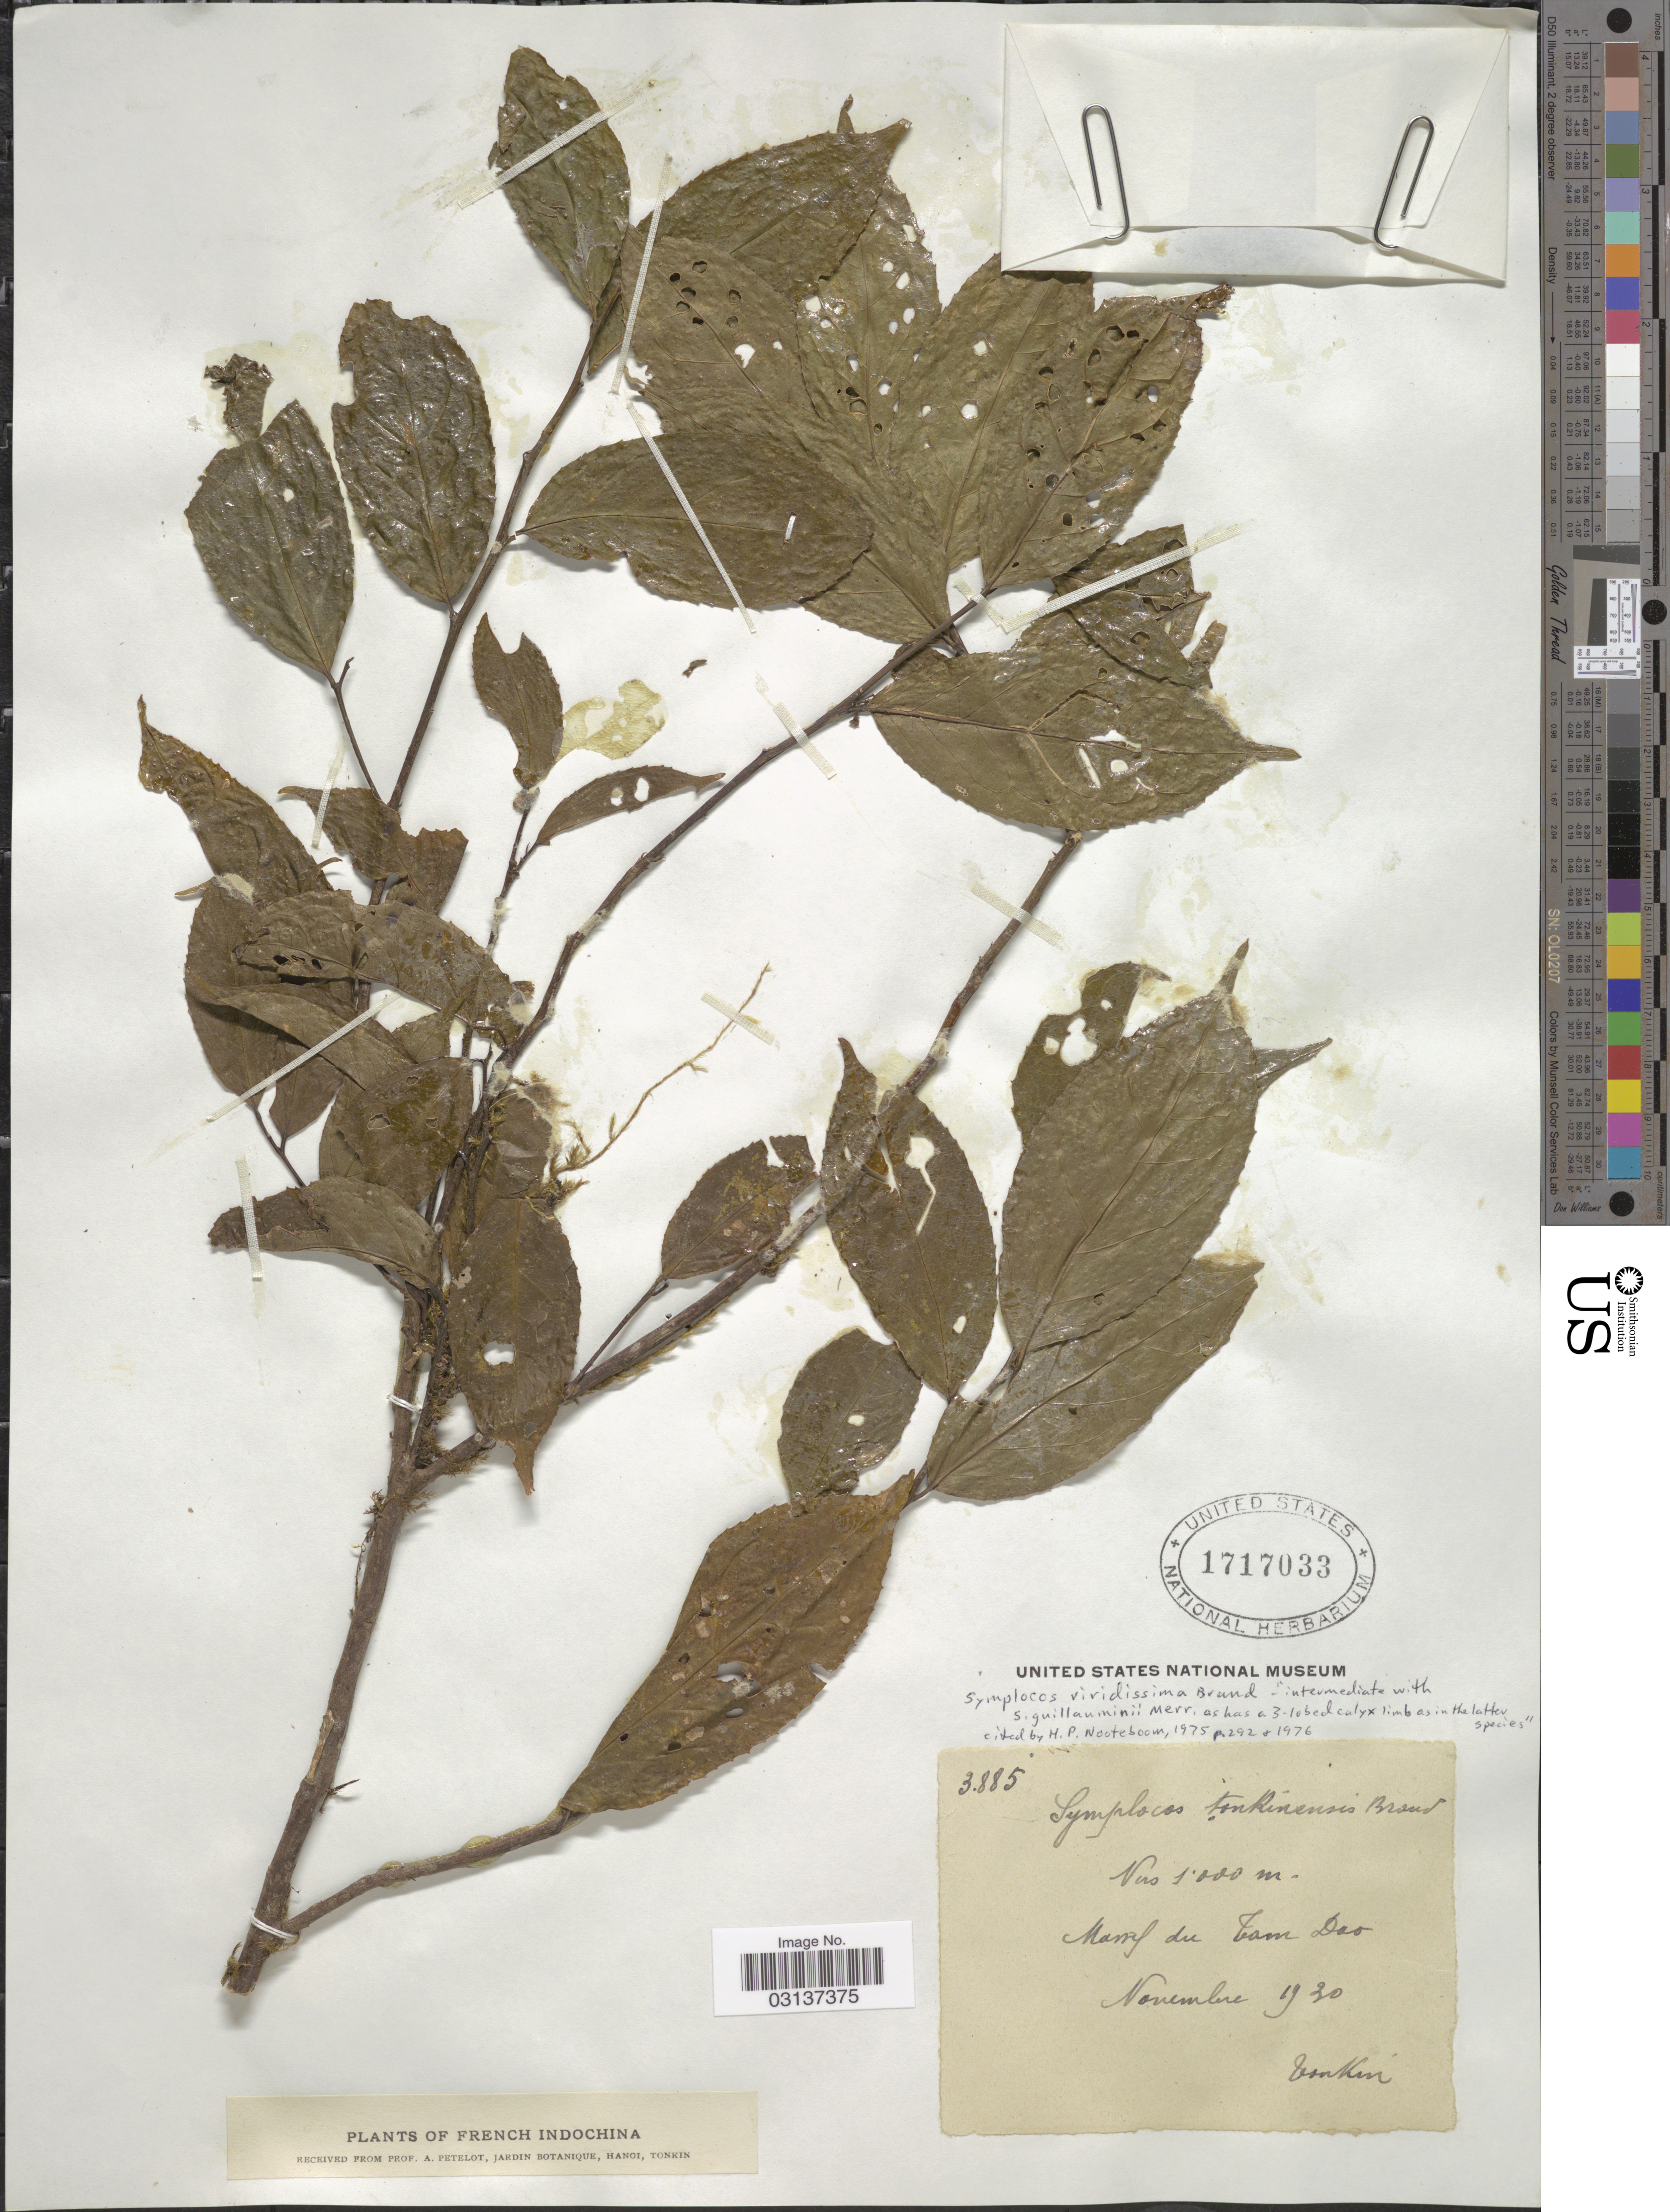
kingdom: Plantae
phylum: Tracheophyta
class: Magnoliopsida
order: Ericales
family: Symplocaceae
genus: Symplocos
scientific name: Symplocos viridissima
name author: Brand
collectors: A. Petelot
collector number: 3885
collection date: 1930-11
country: Vietnam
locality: French Indochina. Massif du Tam Dao.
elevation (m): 1000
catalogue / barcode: US 1717033